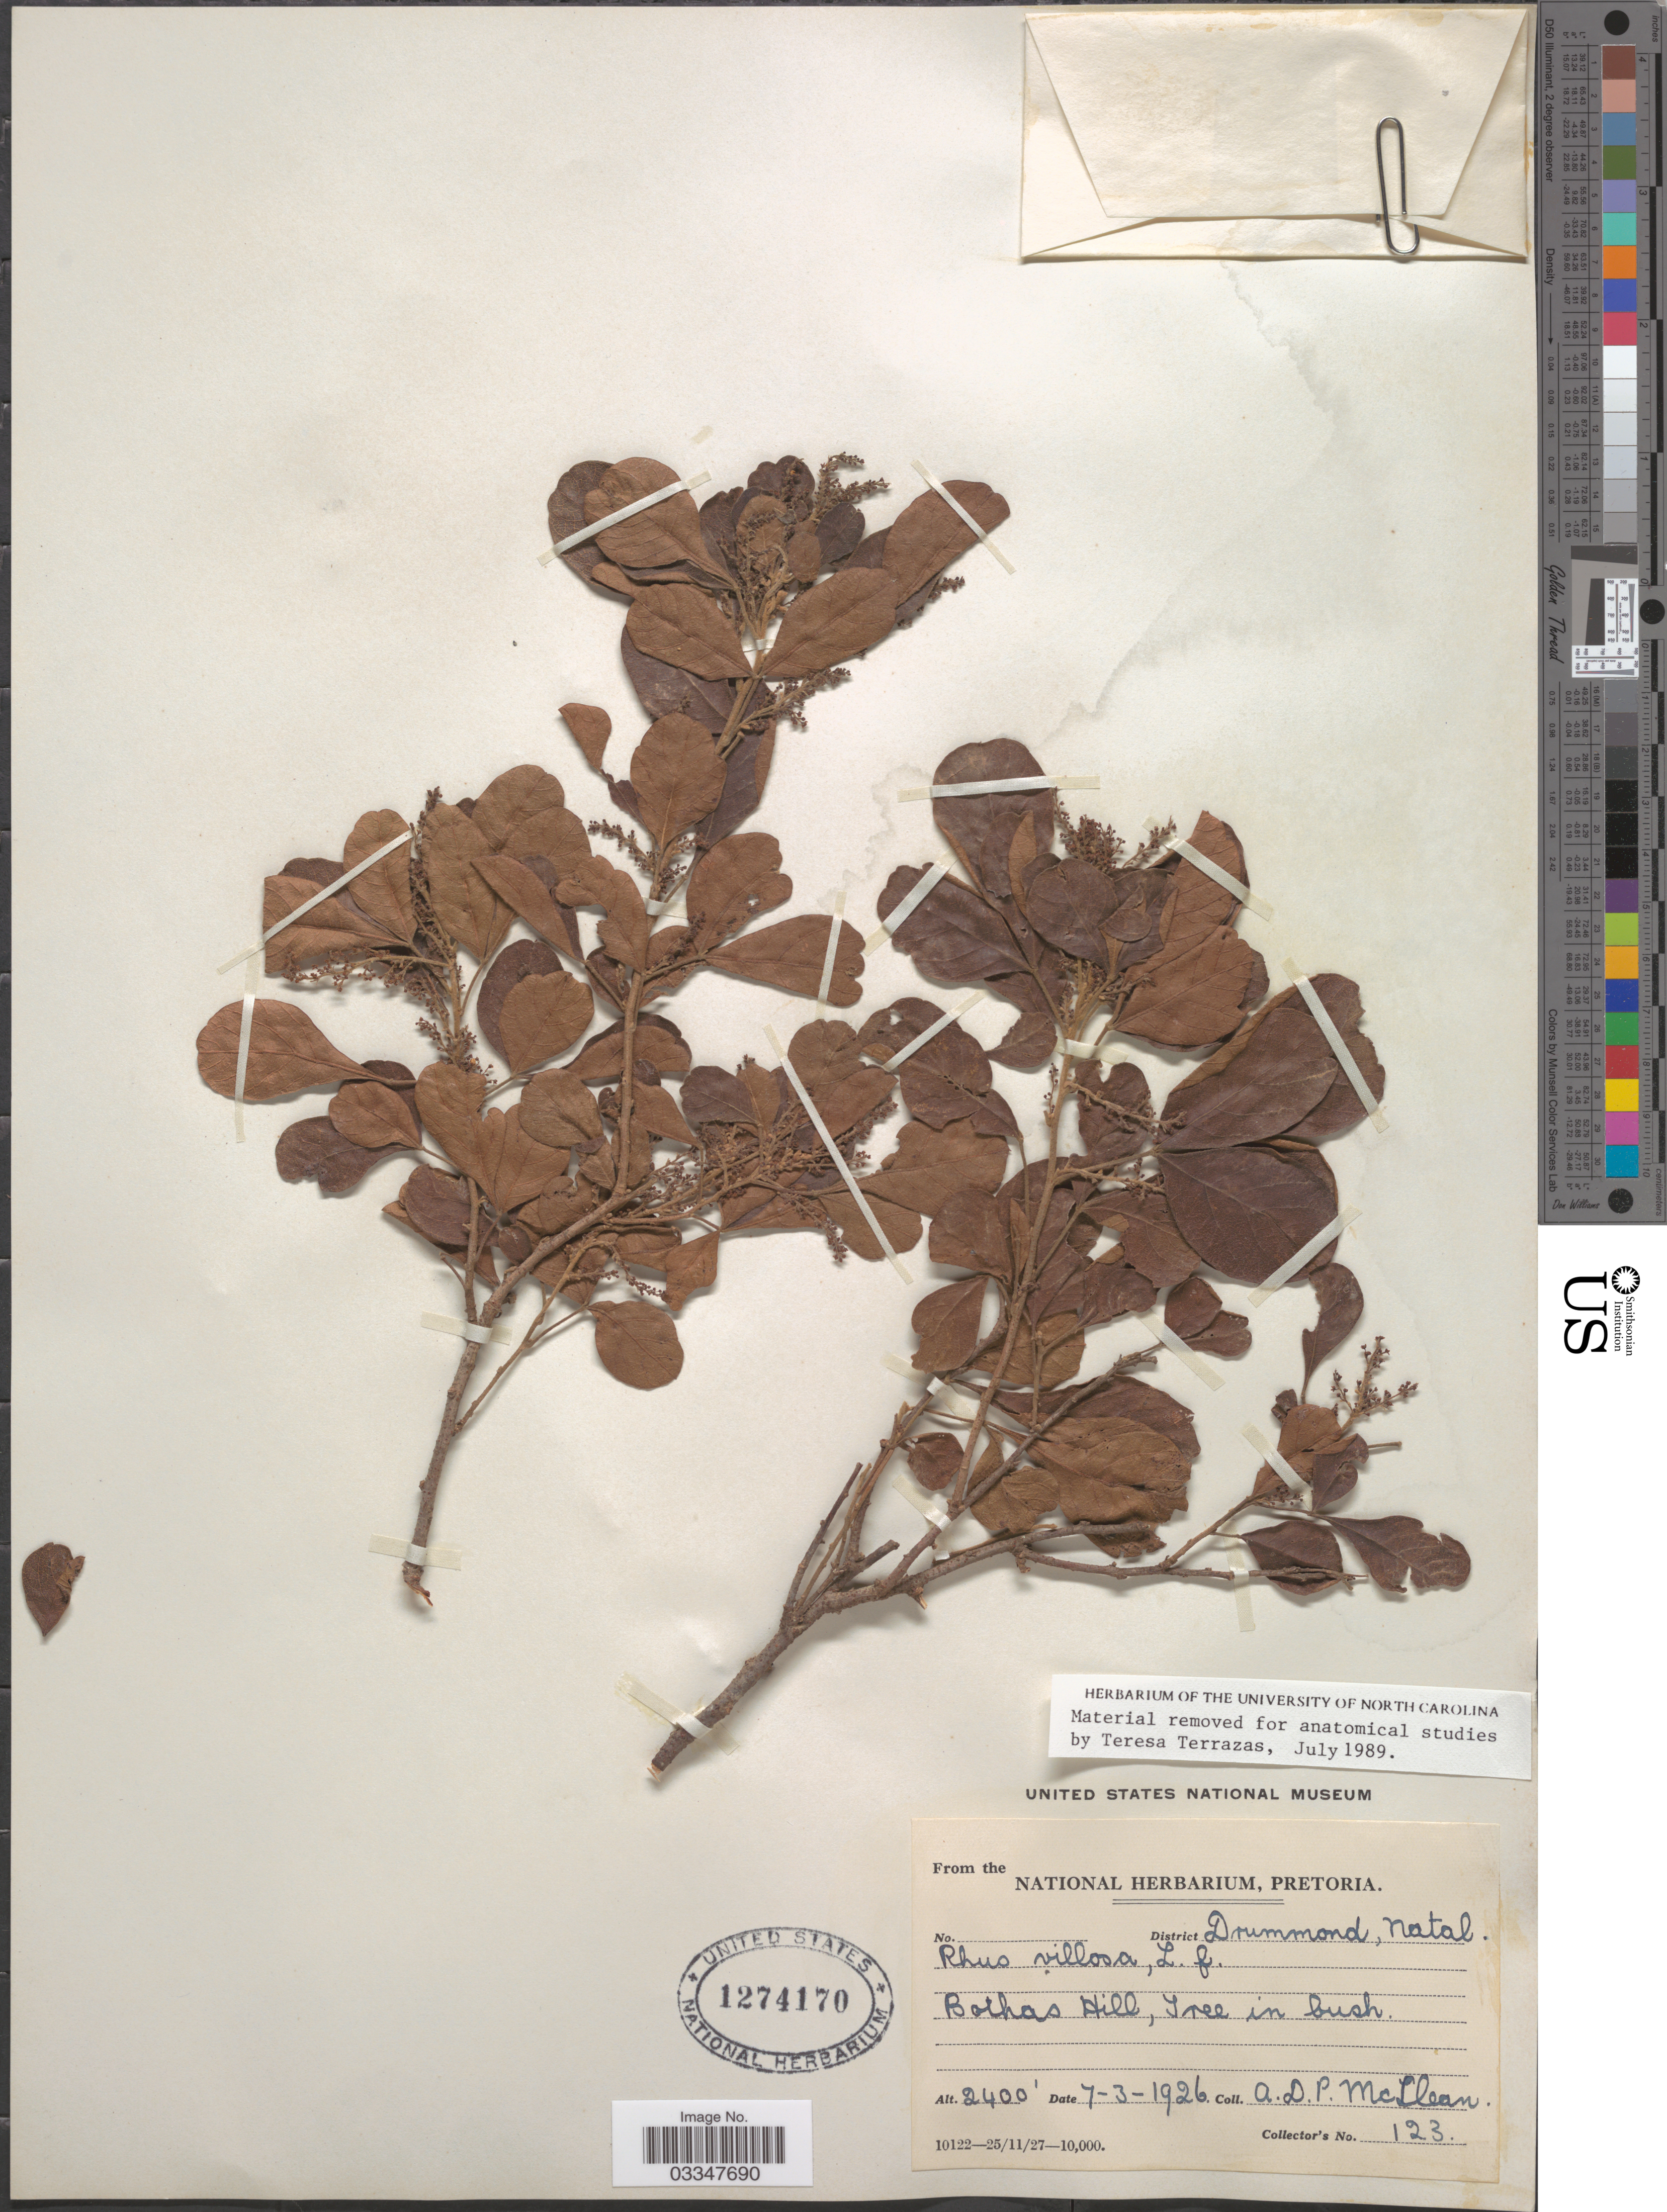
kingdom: Plantae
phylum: Tracheophyta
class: Magnoliopsida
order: Sapindales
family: Anacardiaceae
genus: Rhus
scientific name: Rhus villosa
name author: L. f.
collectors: A. McClean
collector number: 123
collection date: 1926-03-07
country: South Africa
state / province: KwaZulu-Natal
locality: District Drummond, Natal. Bothas Hill.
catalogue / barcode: US 1274170